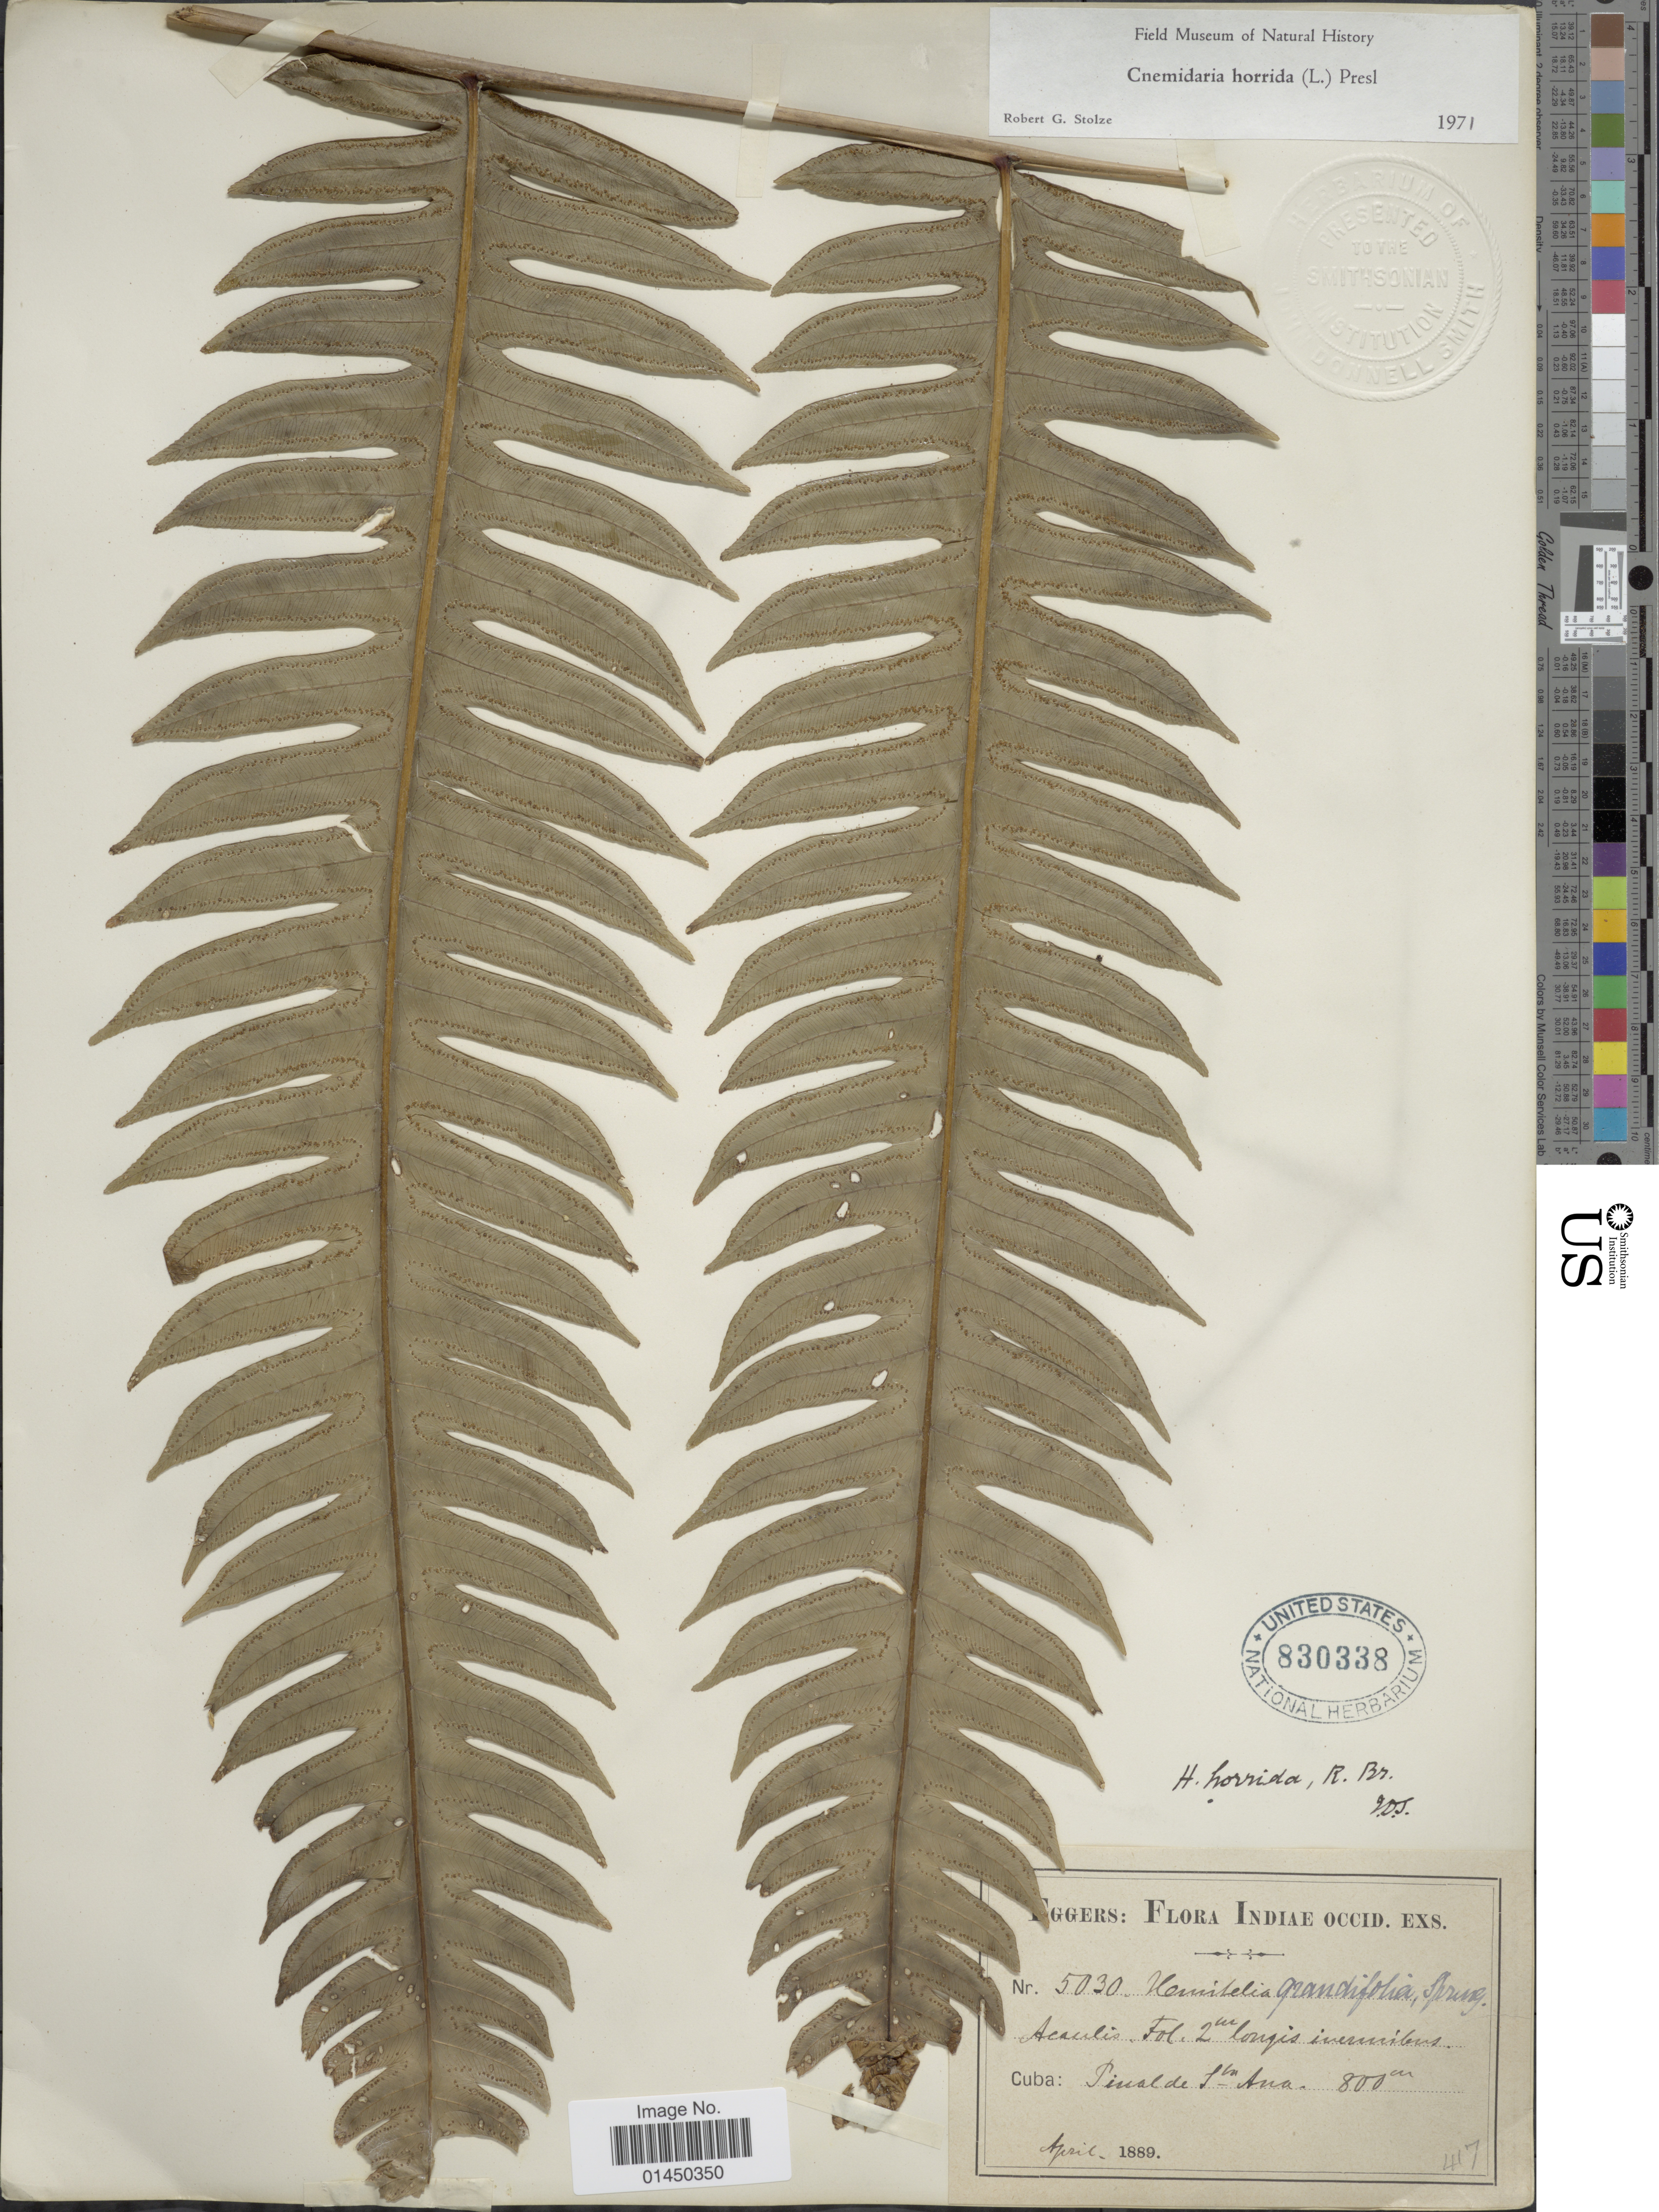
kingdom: Plantae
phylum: Tracheophyta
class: Polypodiopsida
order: Cyatheales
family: Cyatheaceae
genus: Cyathea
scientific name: Cyathea horrida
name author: (L.) Sm.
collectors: H. F. A. von Eggers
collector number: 5030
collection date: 1889-04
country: Cuba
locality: Indiae Occid., Pinal de Sta. Ana.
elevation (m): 800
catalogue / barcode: US 830338